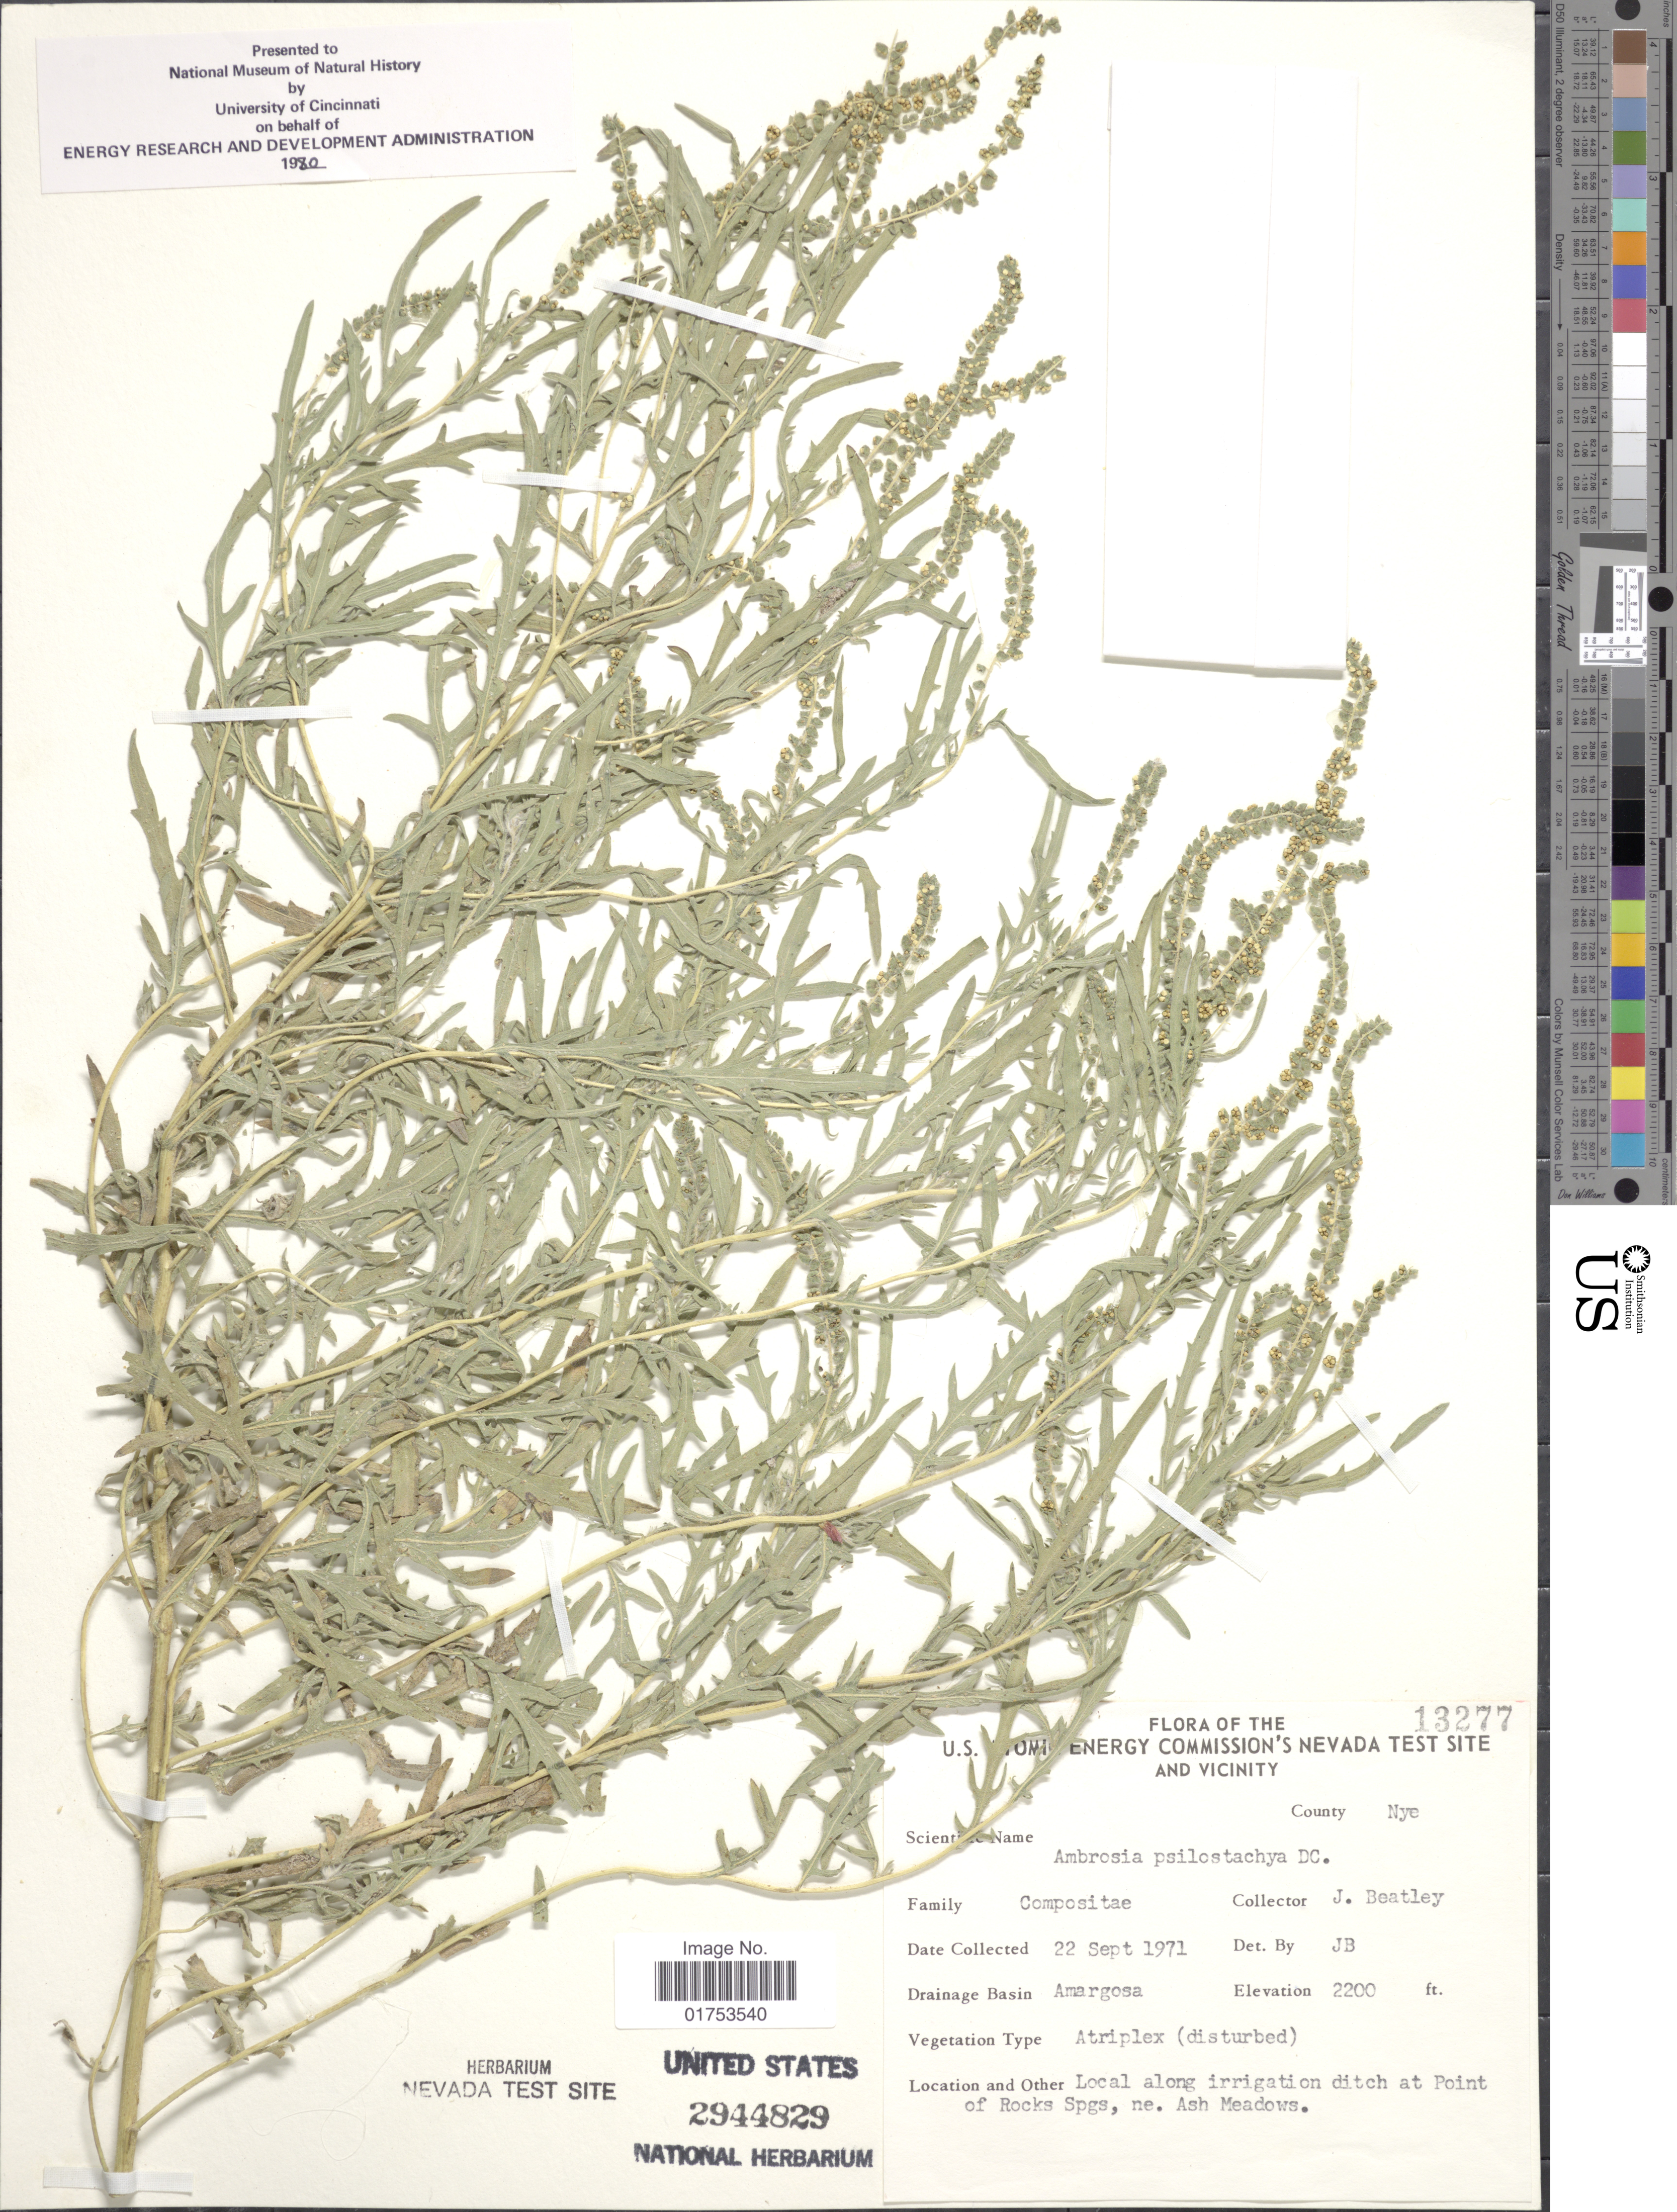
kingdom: Plantae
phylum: Tracheophyta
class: Magnoliopsida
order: Asterales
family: Asteraceae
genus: Ambrosia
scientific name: Ambrosia psilostachya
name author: DC.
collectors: J. C. Beatley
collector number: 13277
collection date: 1971-09-22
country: United States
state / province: Nevada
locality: U.S. Atomic Energy Commission's Nevada Test Site and Vicinity, County Nye, Amargosa, Local along irrigation ditch at Point of Rock Spgs, ne. Ash Meadows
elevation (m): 671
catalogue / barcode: US 2944829